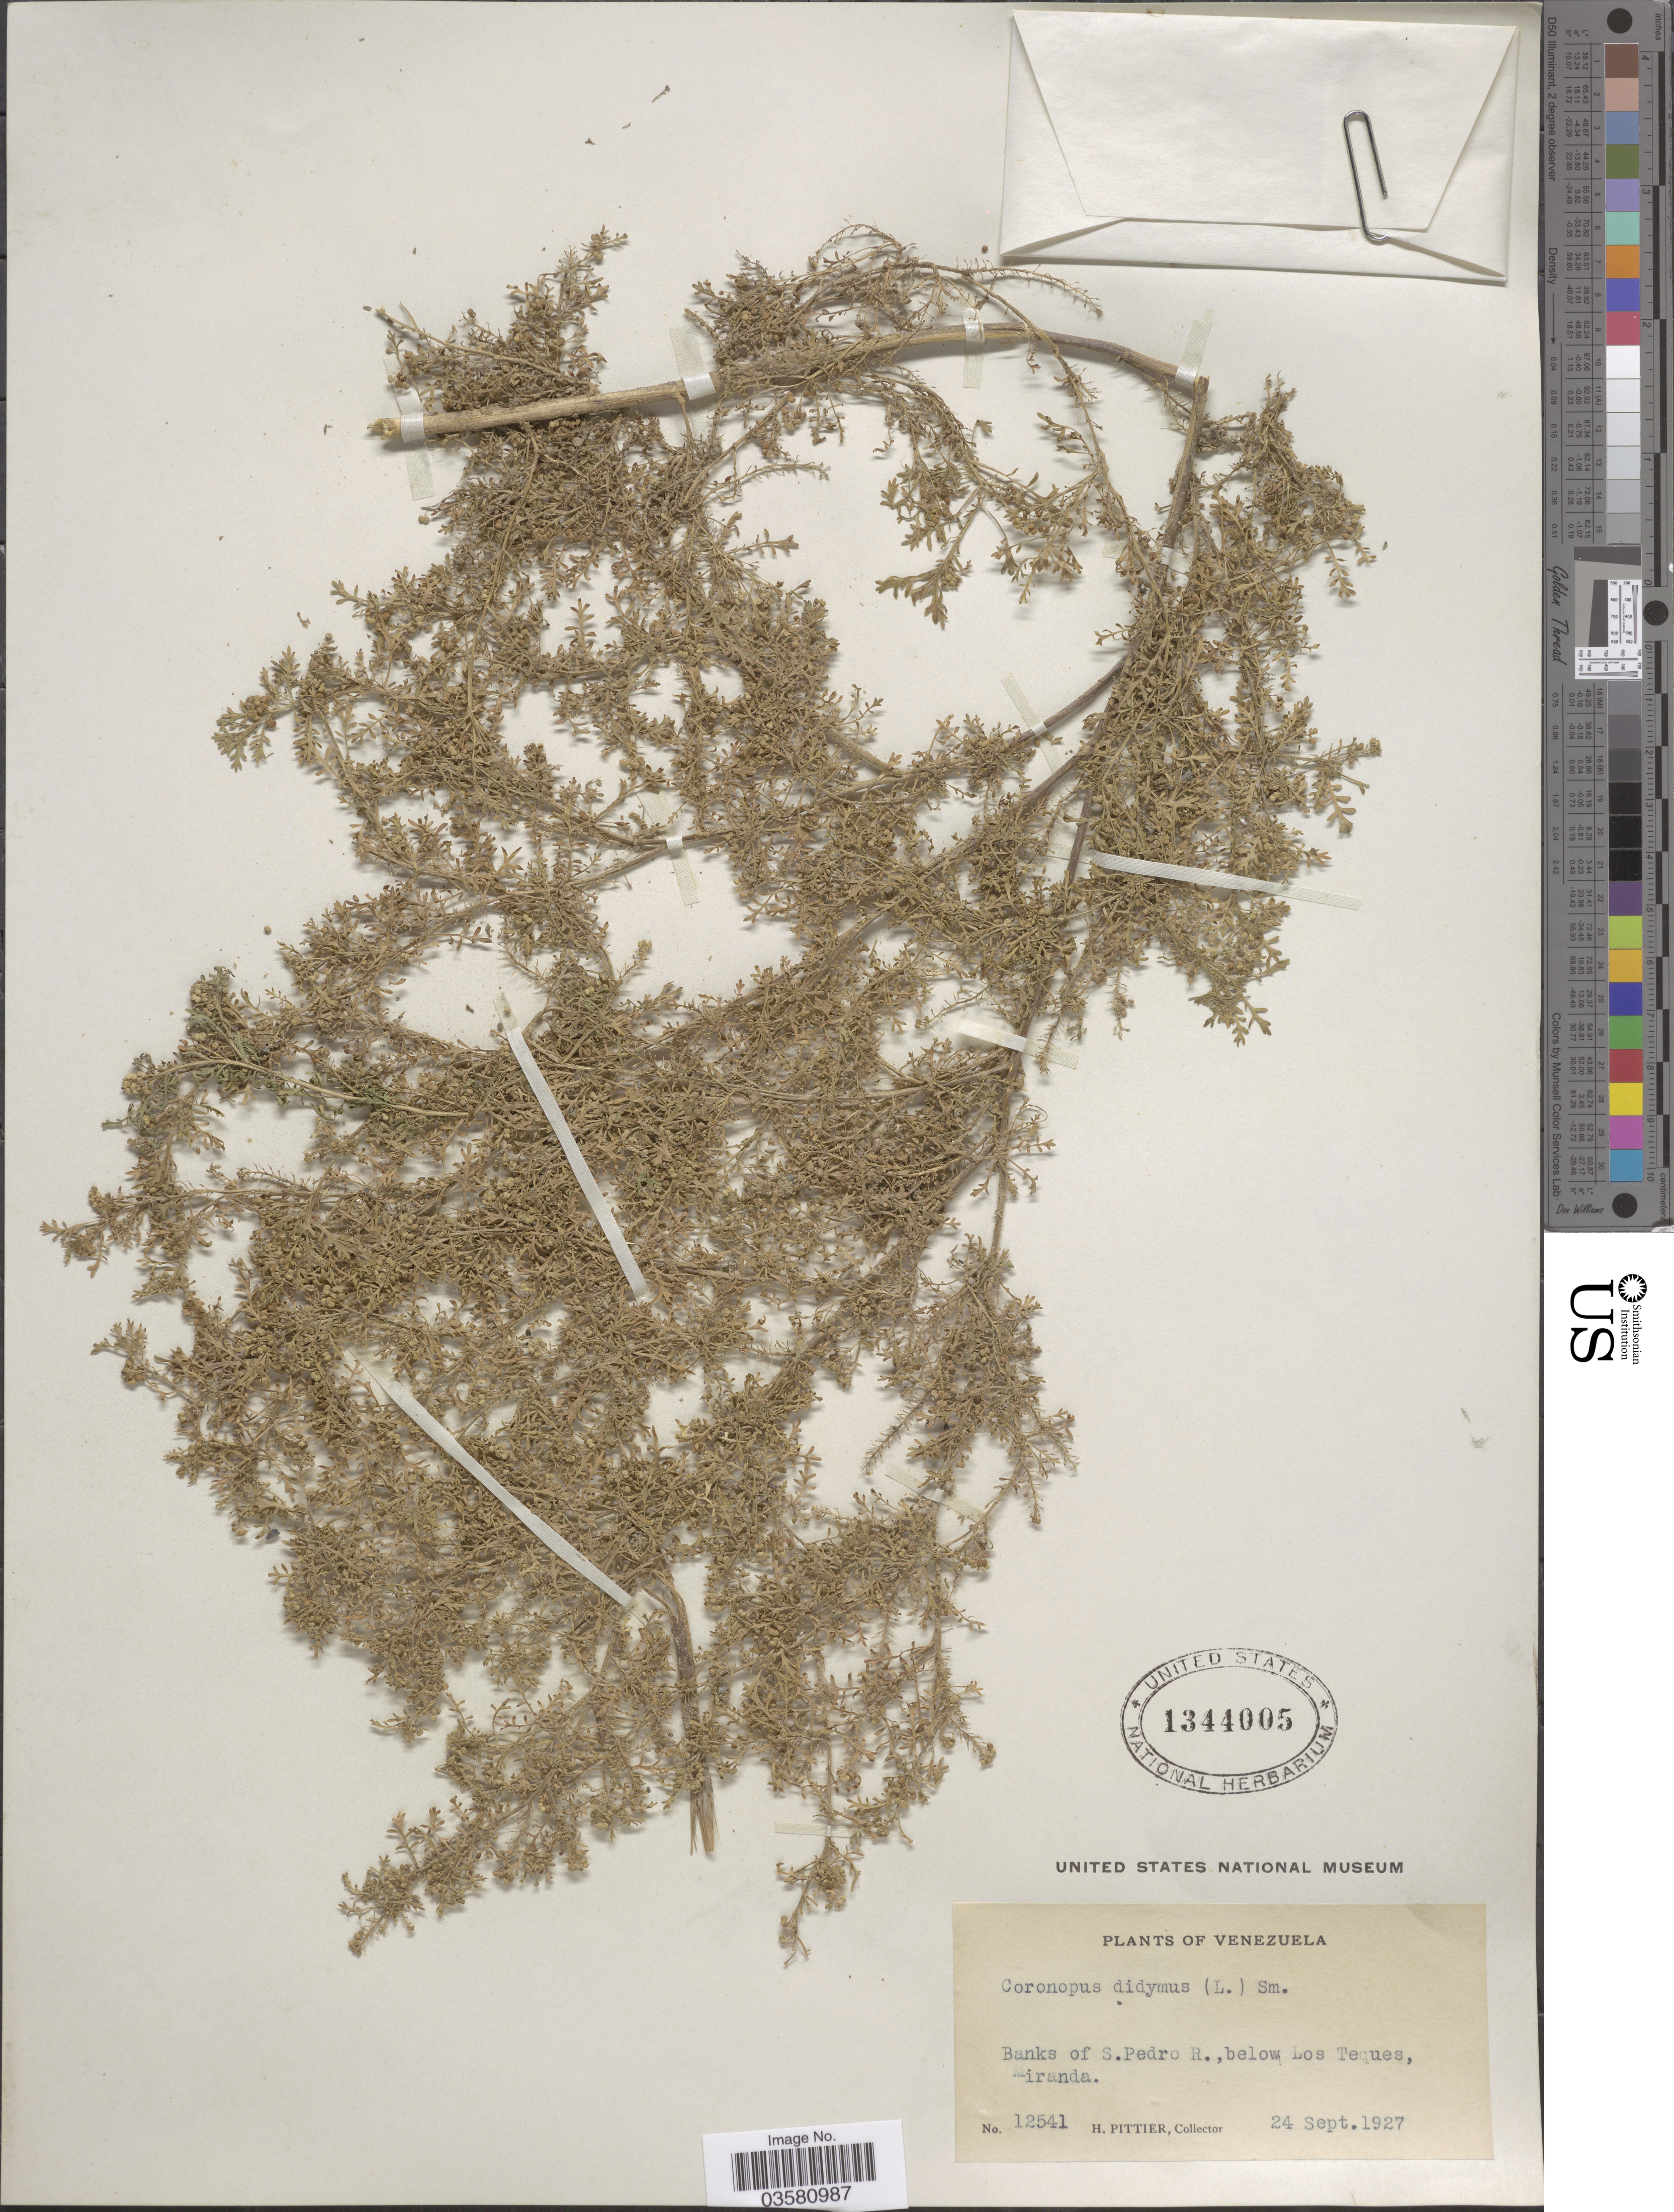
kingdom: Plantae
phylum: Tracheophyta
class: Magnoliopsida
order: Brassicales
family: Brassicaceae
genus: Lepidium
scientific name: Lepidium didymum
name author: L.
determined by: Strong, M. T., (US), Smithsonian Institution - National Museum of Natural History (UNITED STATES)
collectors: H. F. Pittier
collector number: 12541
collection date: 1927-09-24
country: Venezuela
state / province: Miranda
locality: Banks of S.Pedro R.,below Los Teques.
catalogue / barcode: US 1344005